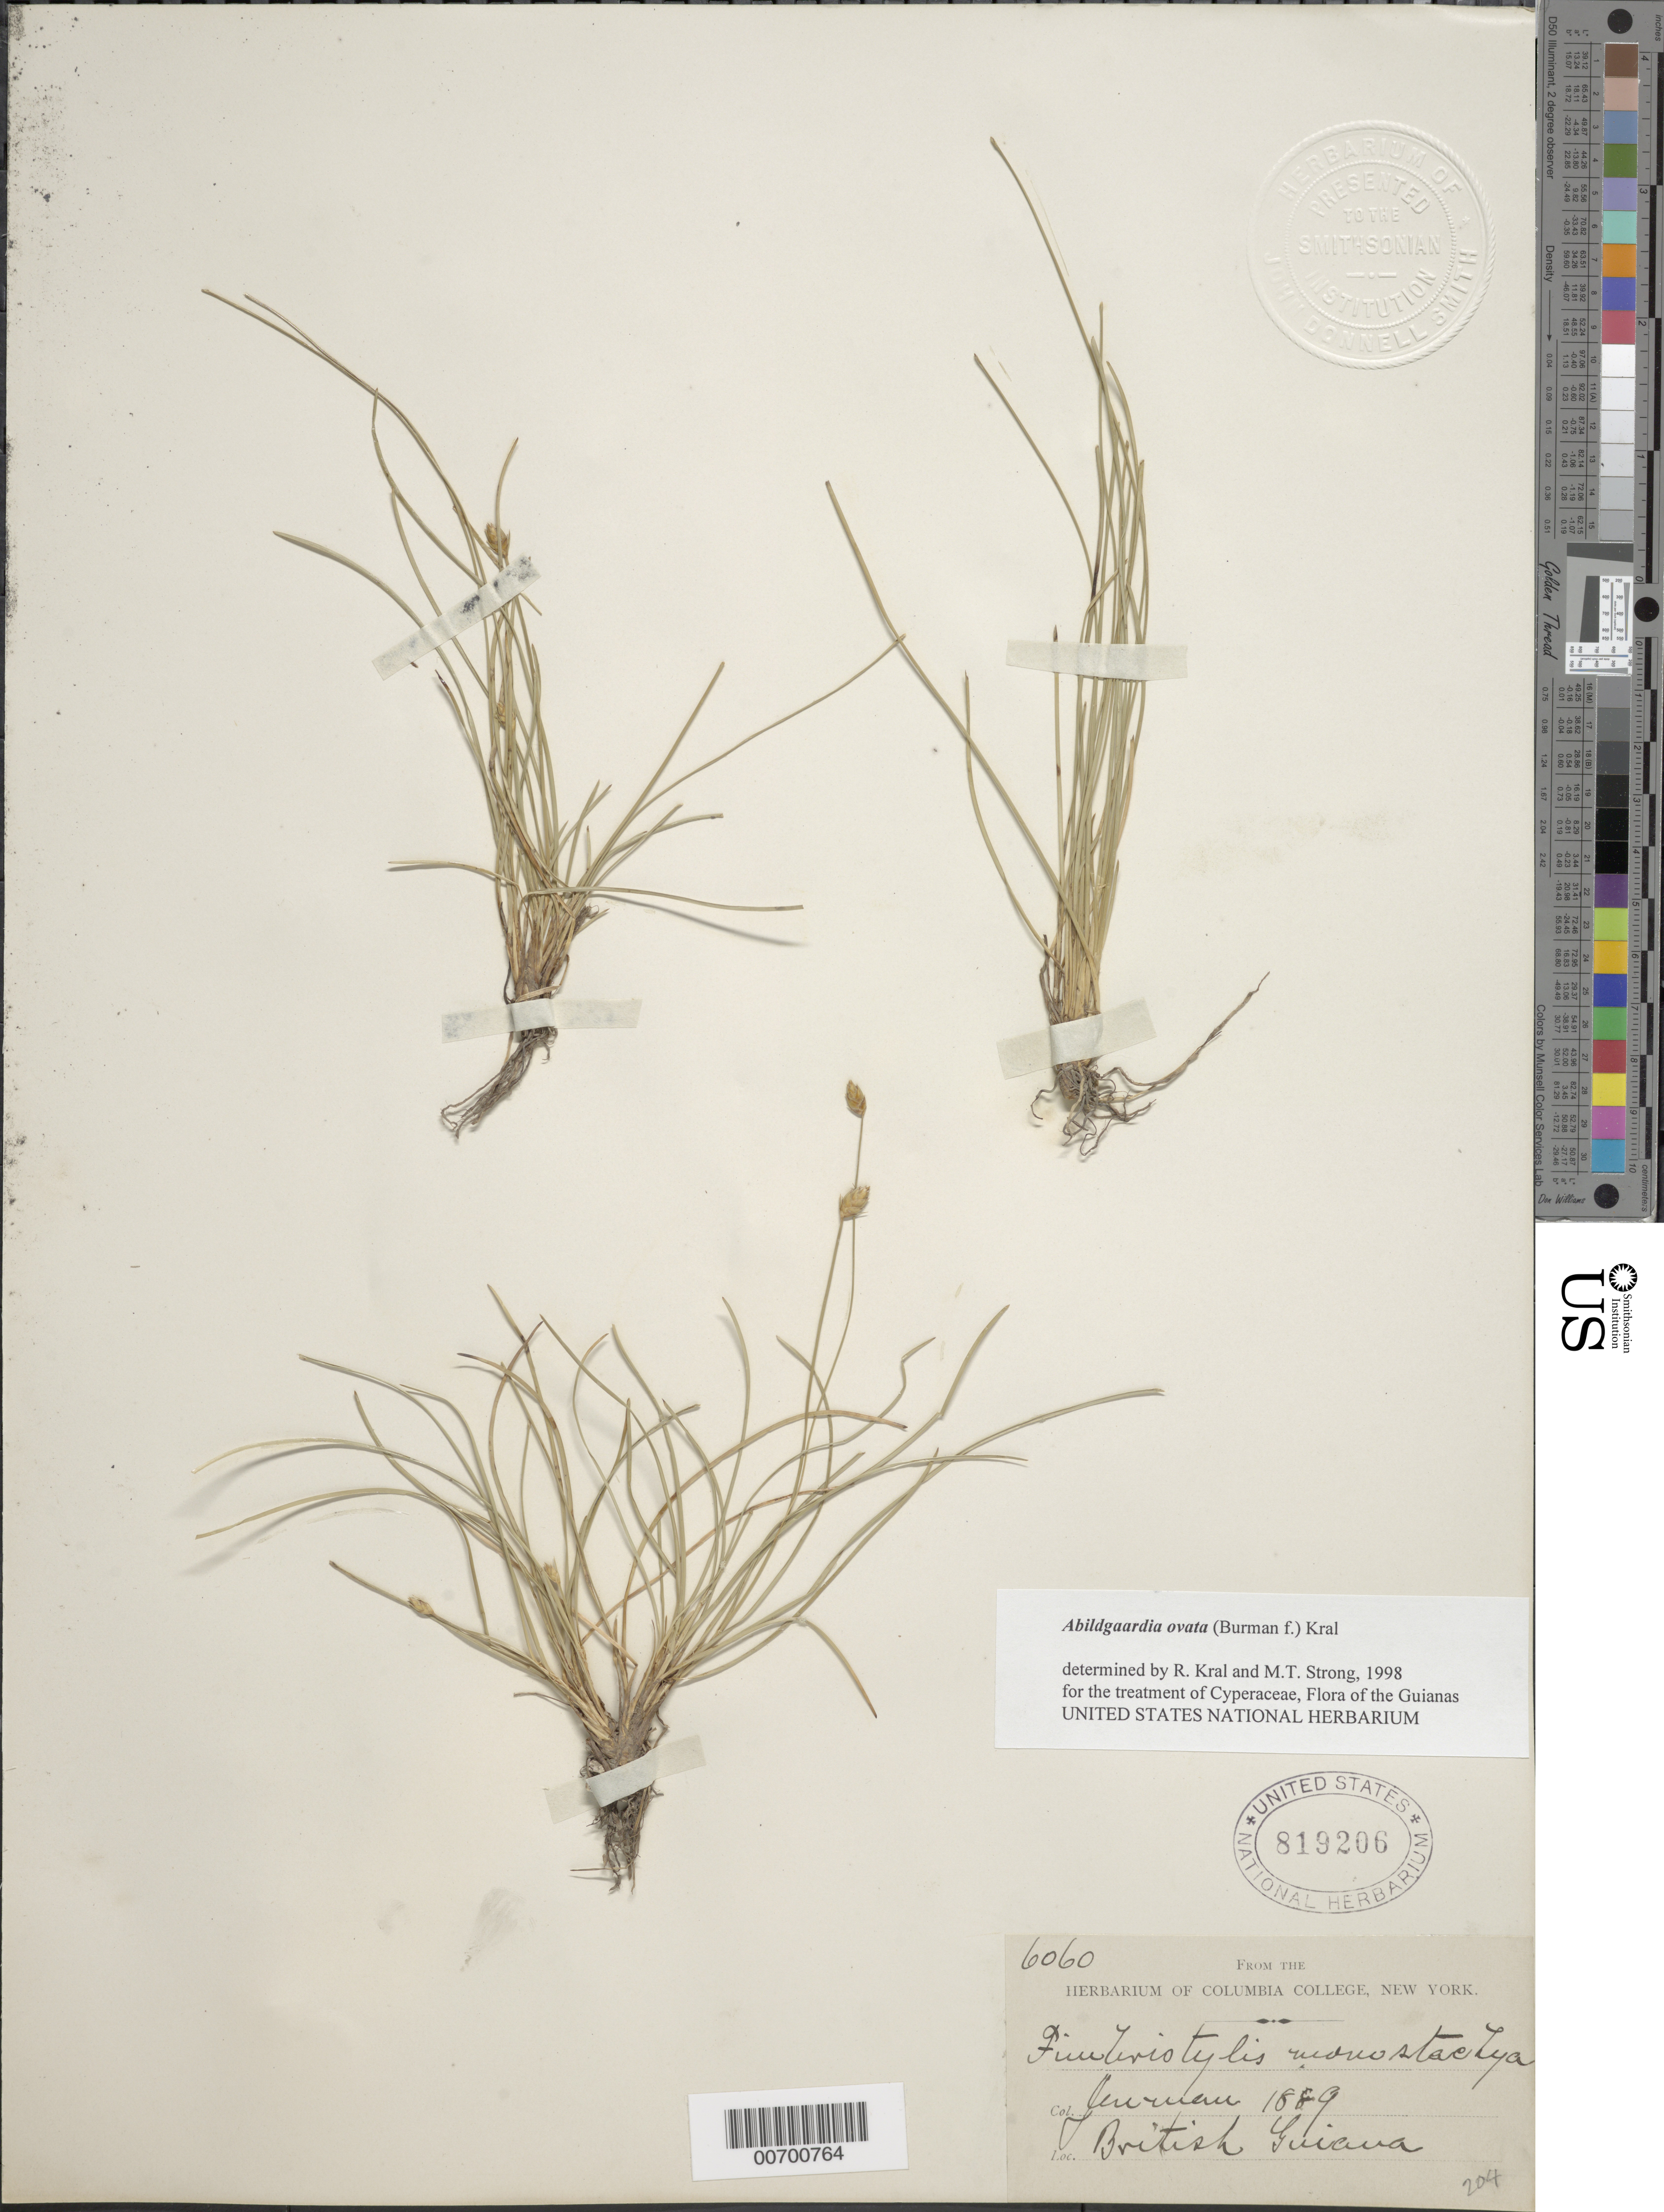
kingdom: Plantae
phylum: Tracheophyta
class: Liliopsida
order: Poales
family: Cyperaceae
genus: Abildgaardia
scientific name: Abildgaardia ovata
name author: (Burm. f.) Kral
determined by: Kral, R.; Strong, M. T.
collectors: G. S. Jenman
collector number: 6060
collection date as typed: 1889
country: Guyana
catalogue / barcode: US 819206